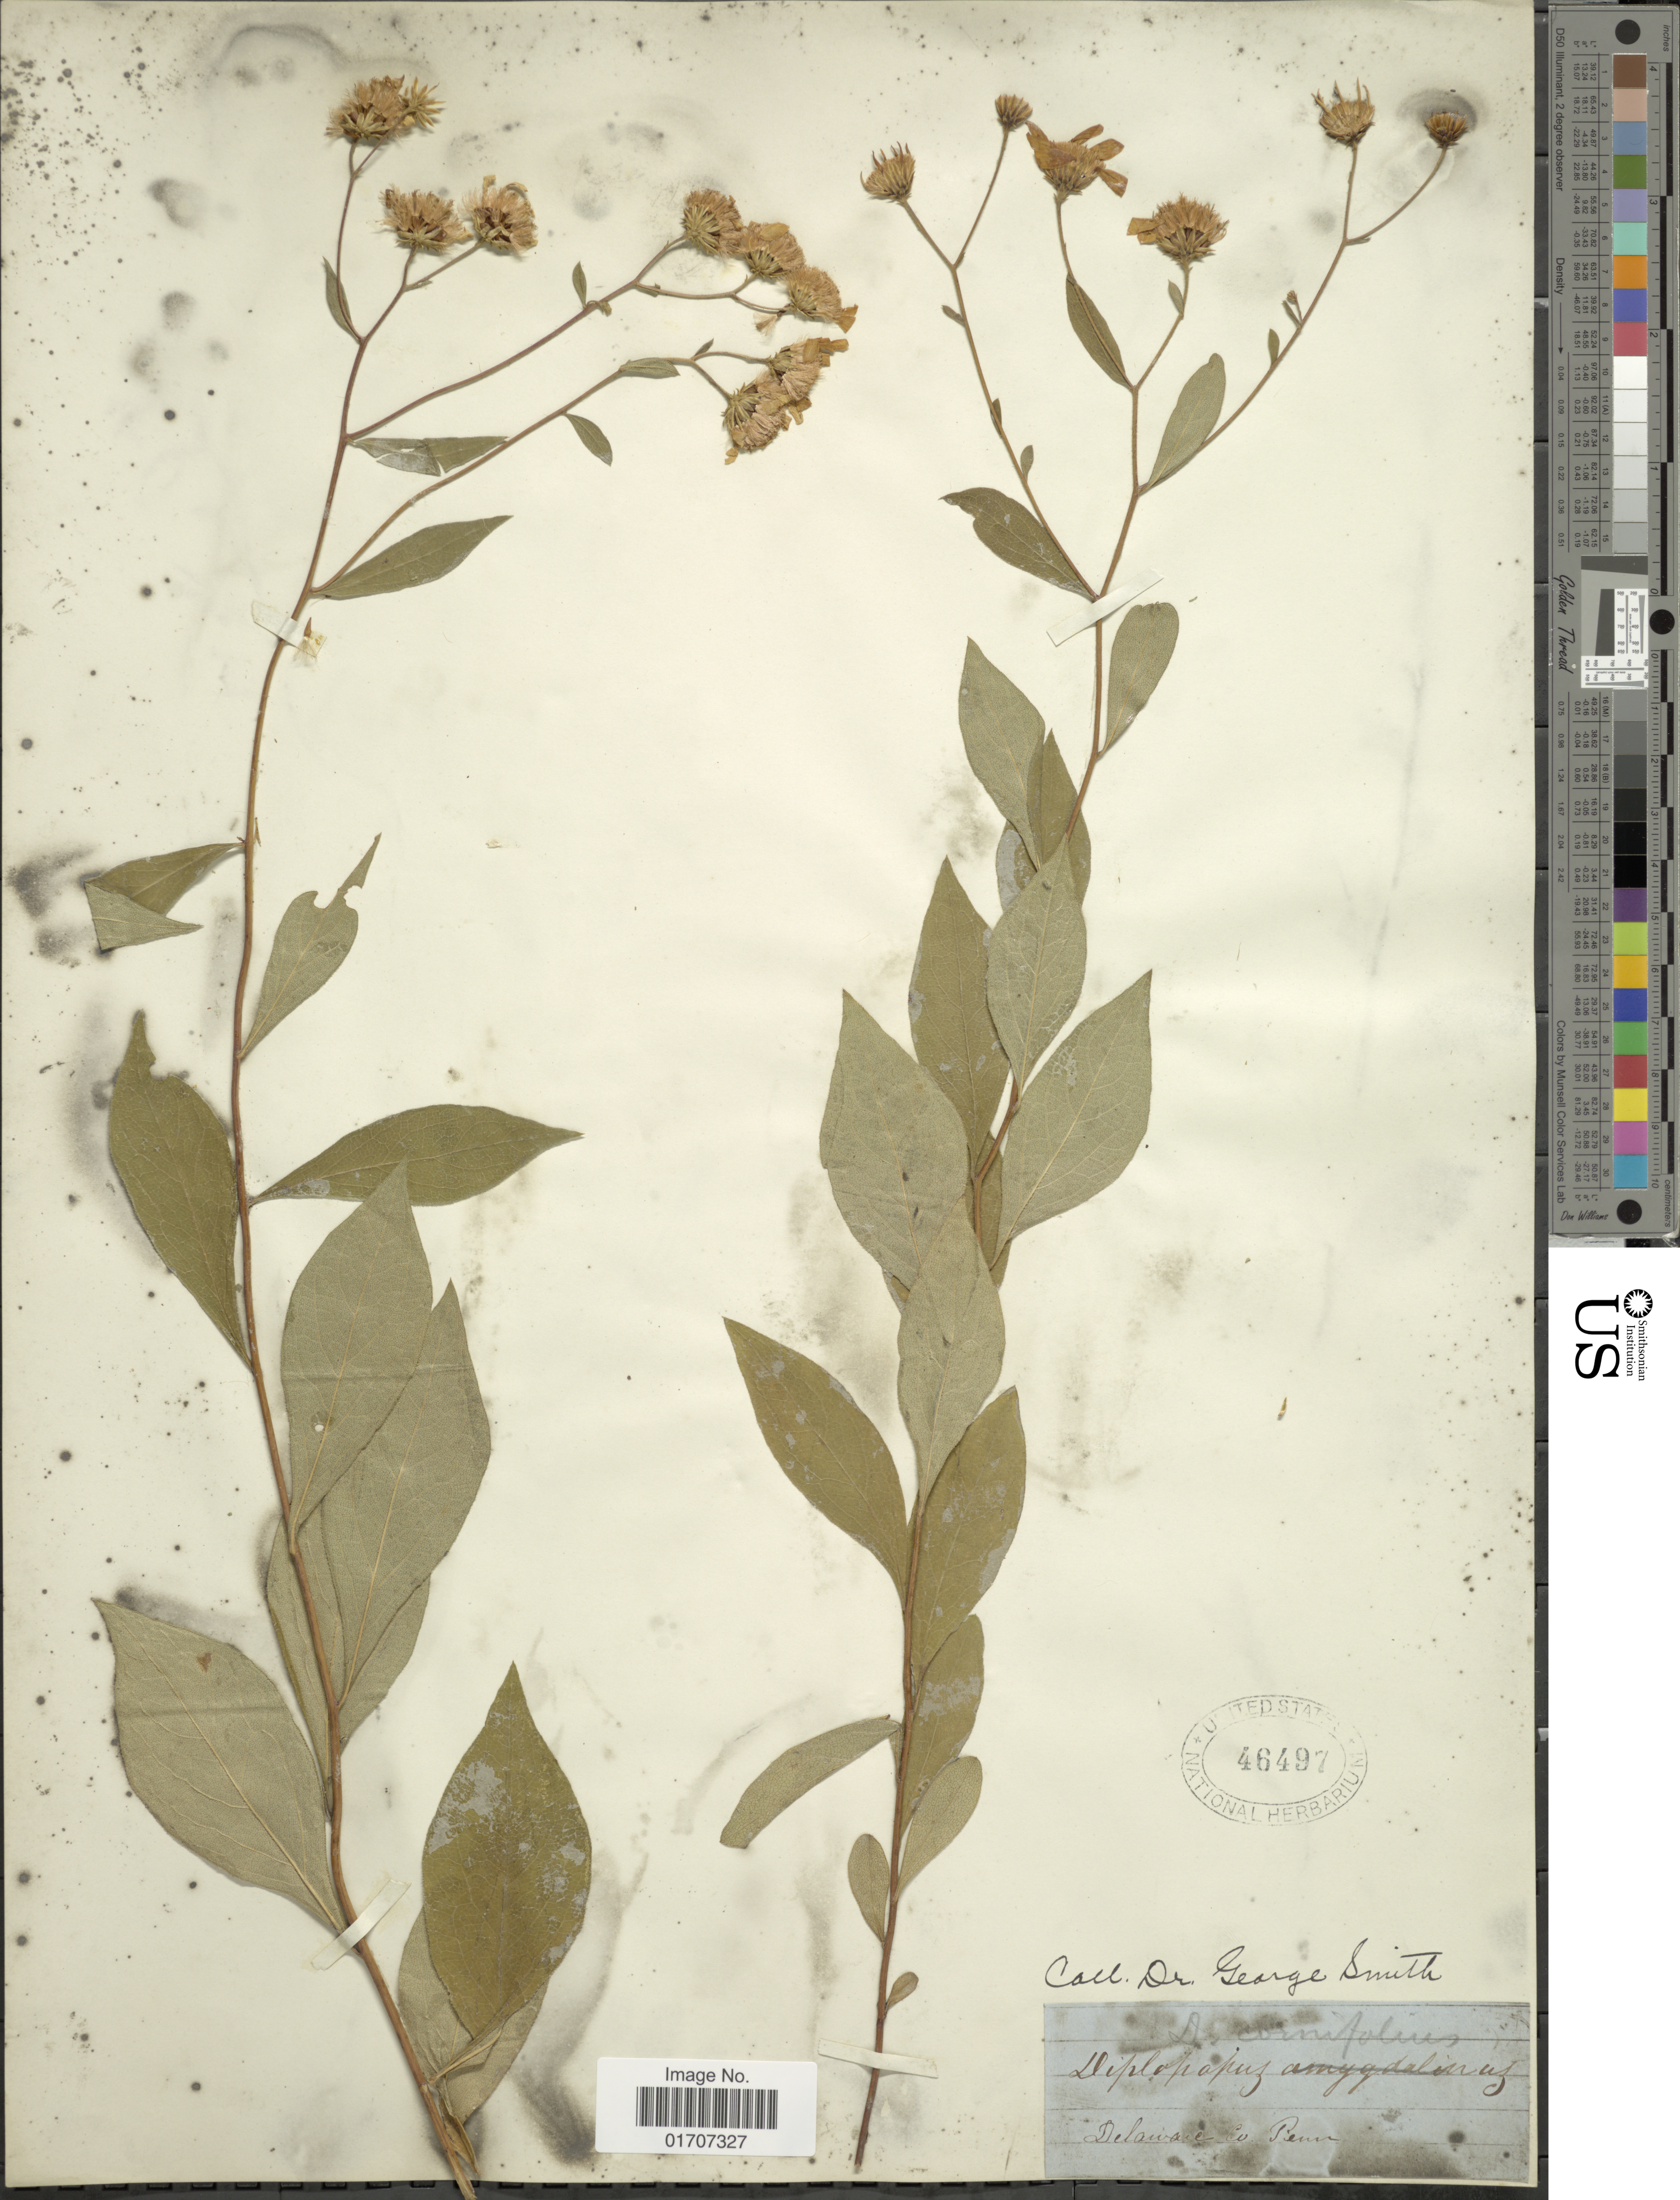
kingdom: Plantae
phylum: Tracheophyta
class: Magnoliopsida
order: Asterales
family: Asteraceae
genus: Doellingeria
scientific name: Doellingeria infirma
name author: (Michx.) Greene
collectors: G. Smith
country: United States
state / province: Pennsylvania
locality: Delaware Co.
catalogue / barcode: US 46497